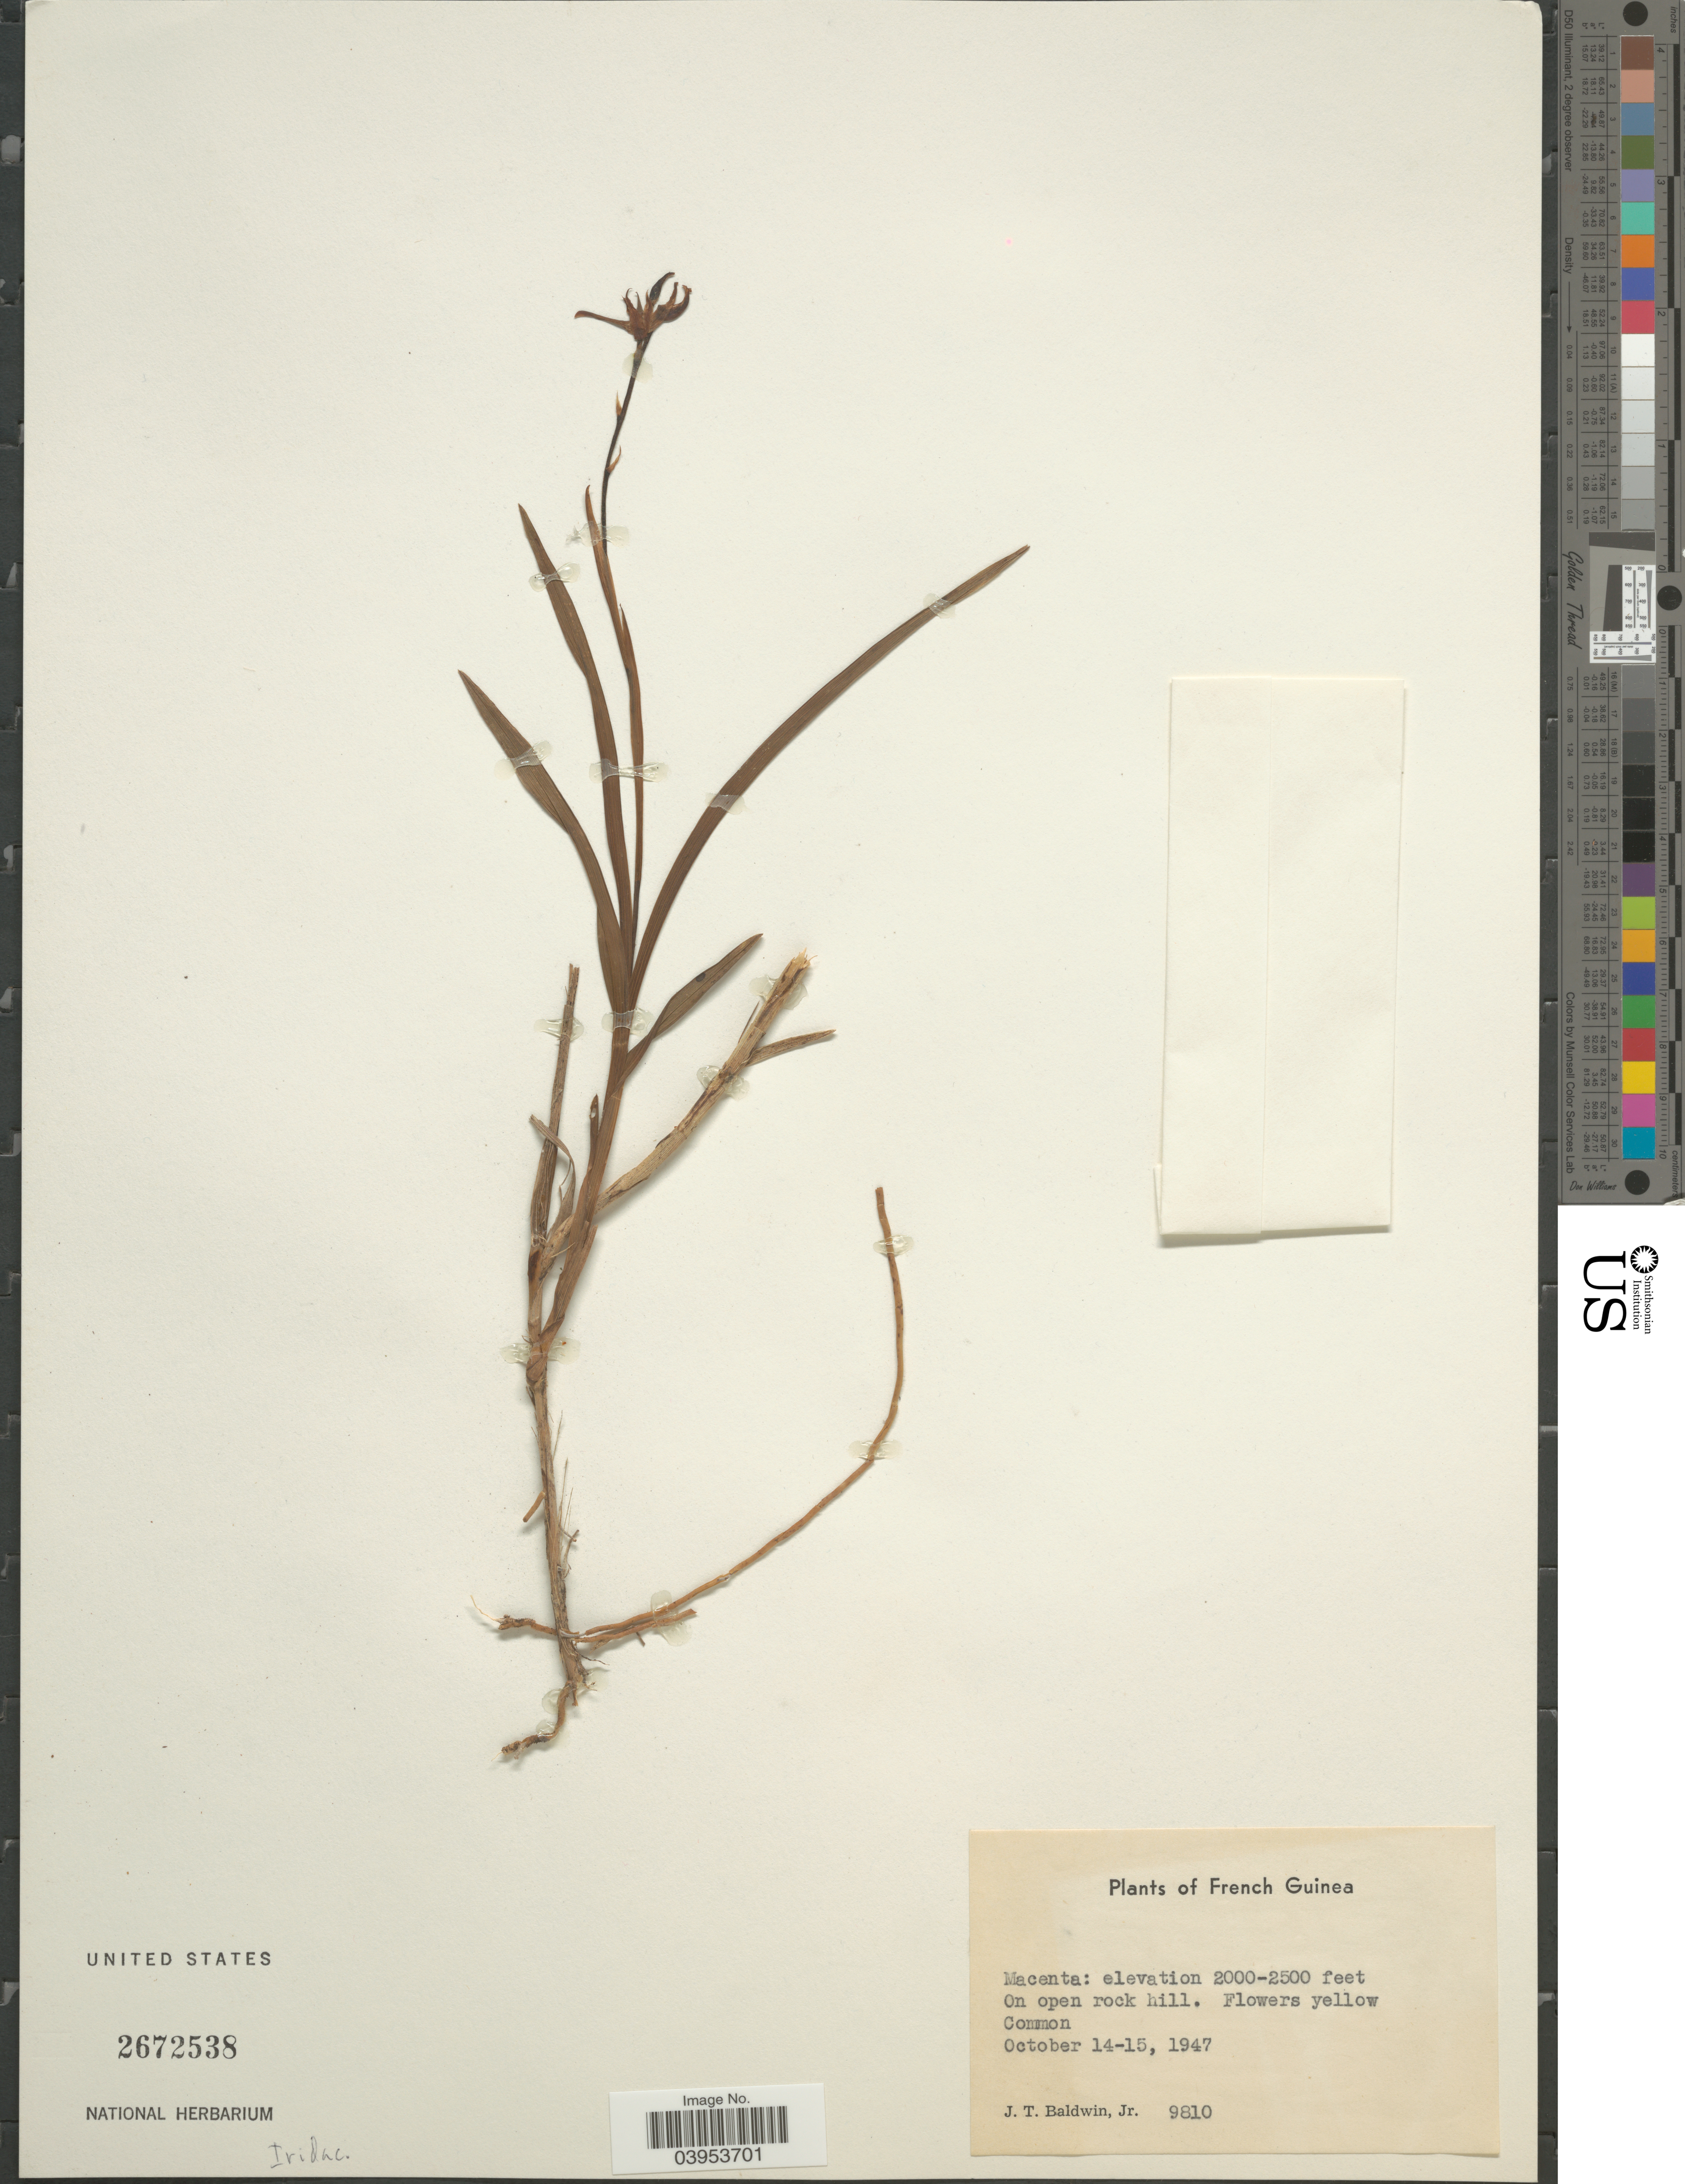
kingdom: Plantae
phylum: Tracheophyta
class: Liliopsida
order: Asparagales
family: Iridaceae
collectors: J. T. Baldwin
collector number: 9810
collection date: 1947-10-14/1947-10-15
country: French Guiana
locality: Macenta.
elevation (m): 610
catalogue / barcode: US 2672538